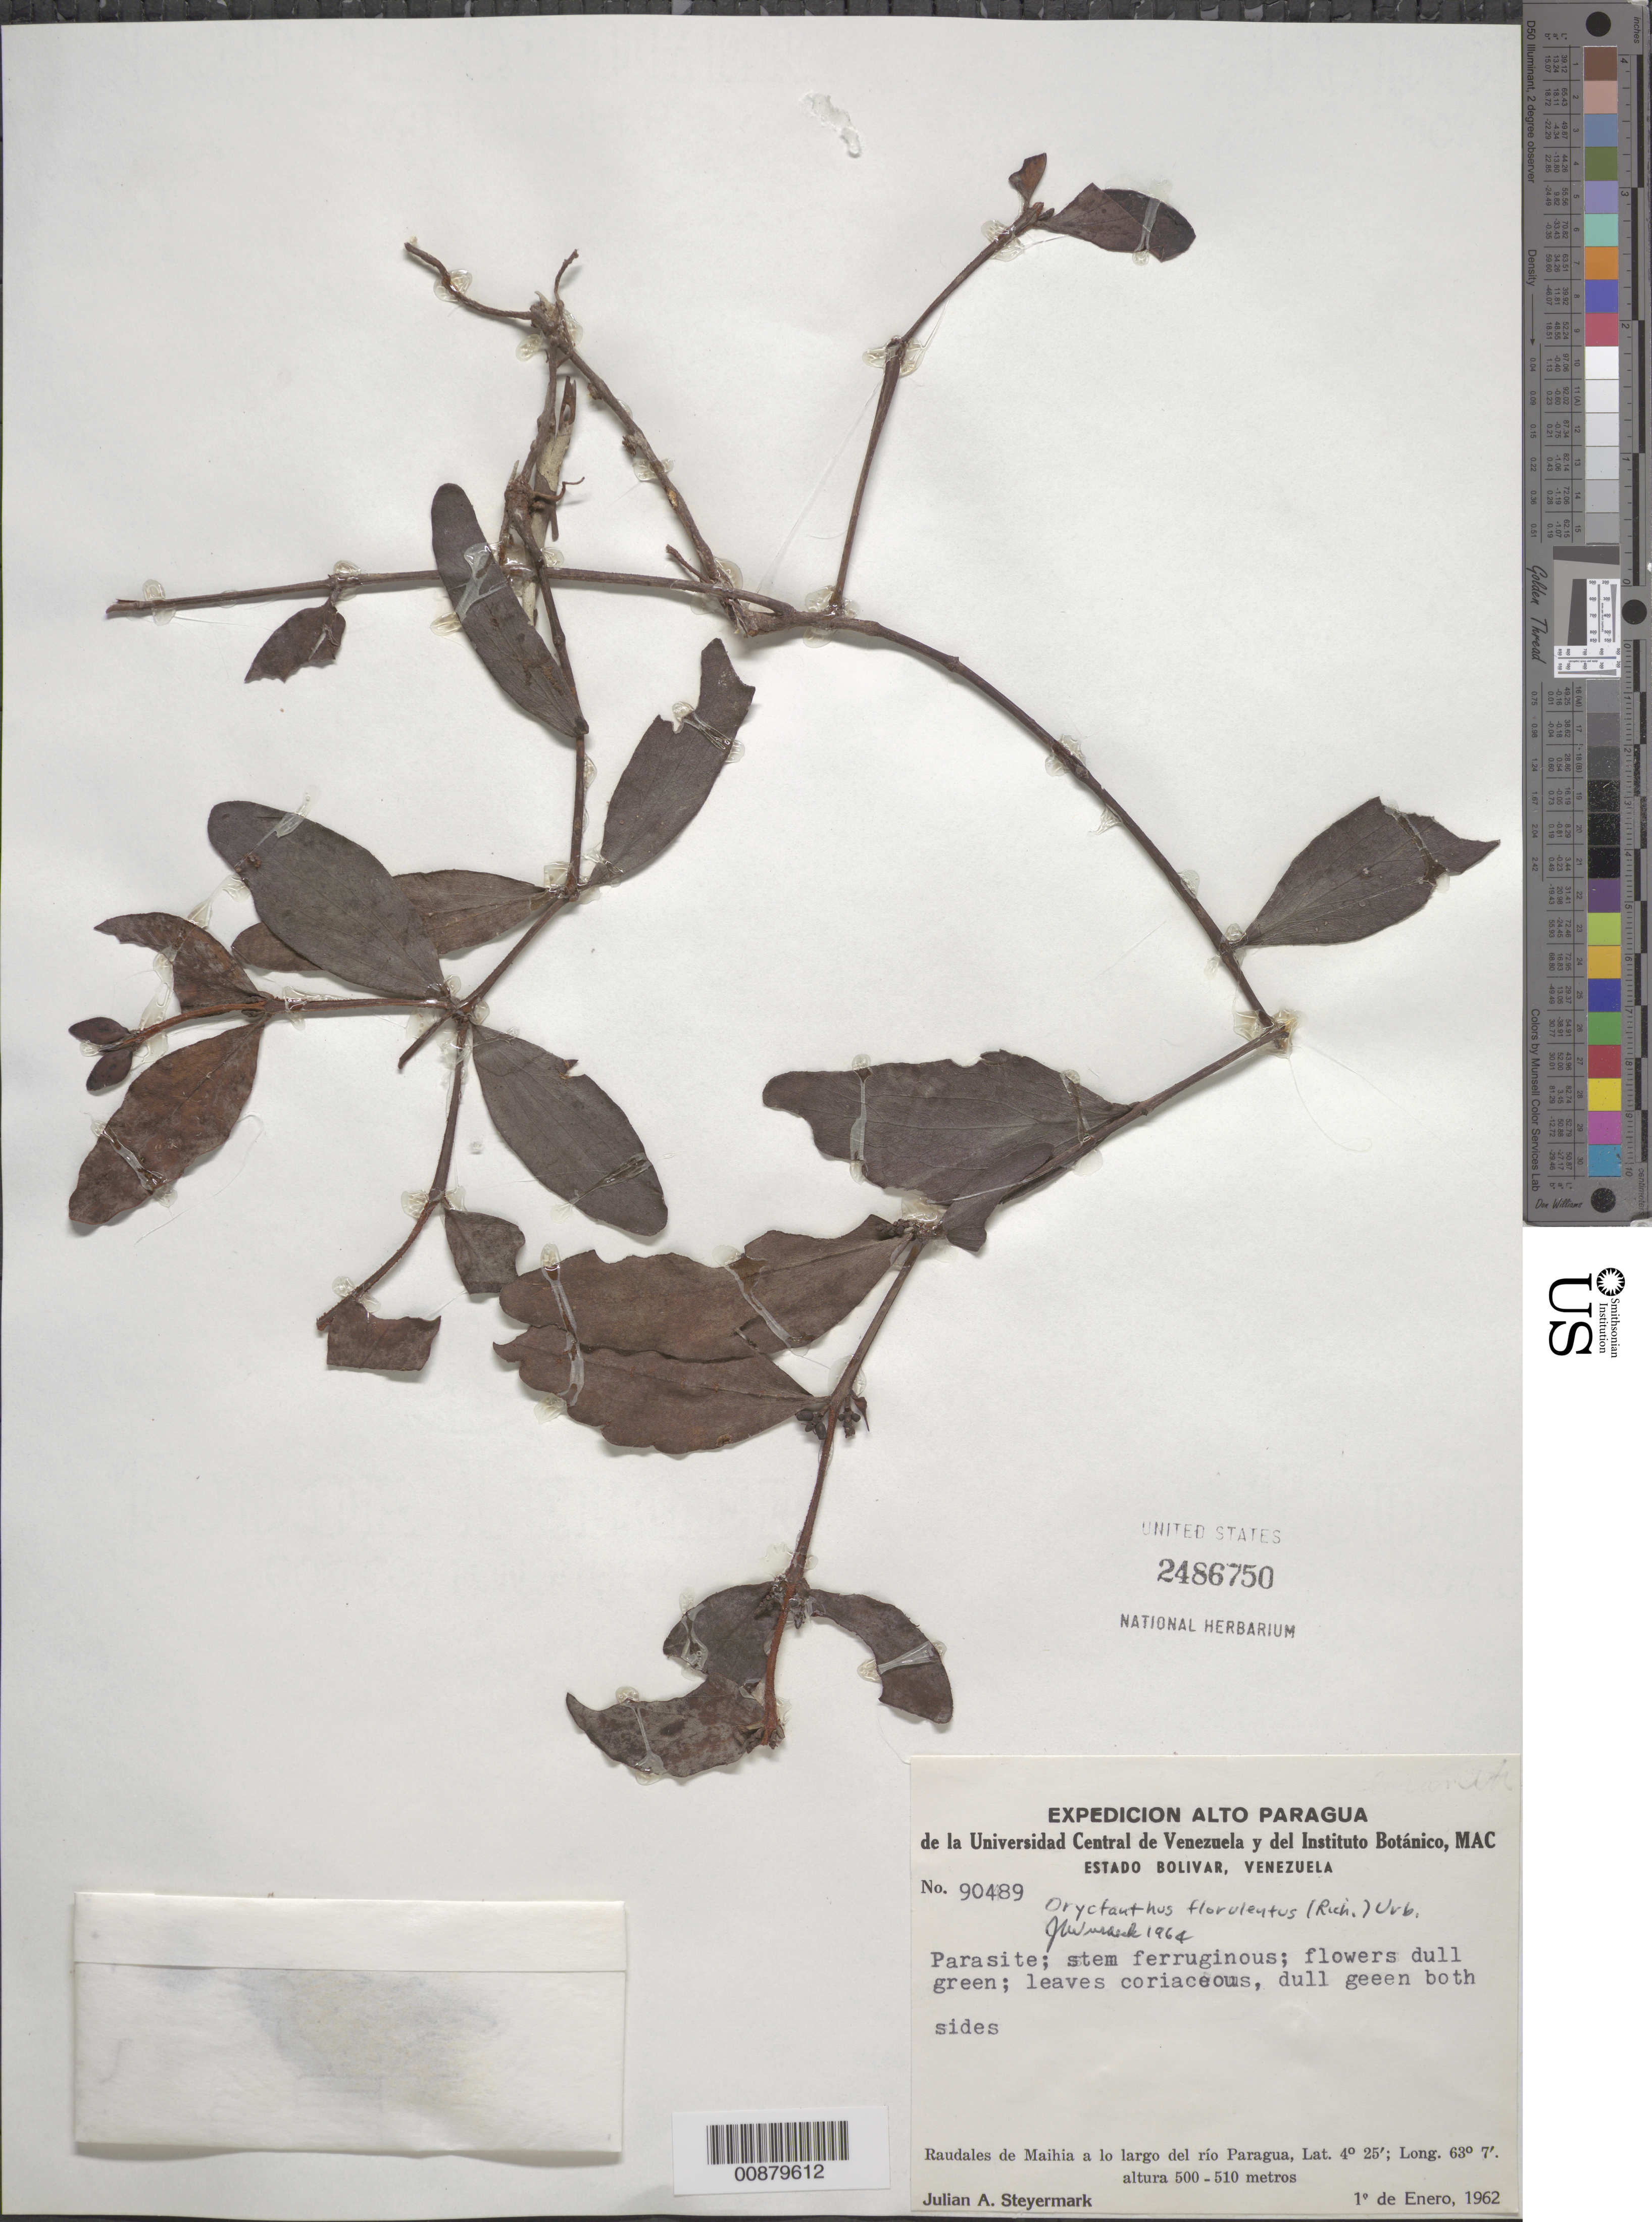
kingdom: Plantae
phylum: Tracheophyta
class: Magnoliopsida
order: Santalales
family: Loranthaceae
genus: Oryctanthus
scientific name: Oryctanthus florulentus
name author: (Rich.) Tiegh.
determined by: Wurdack, John J., (US), US (UNITED STATES)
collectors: J. Steyermark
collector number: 90489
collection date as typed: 1-Jan-62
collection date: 1962-01-01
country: Venezuela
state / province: Bolívar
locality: Raudales de Maihia, Rió Paragua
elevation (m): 500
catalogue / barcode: US 2486750